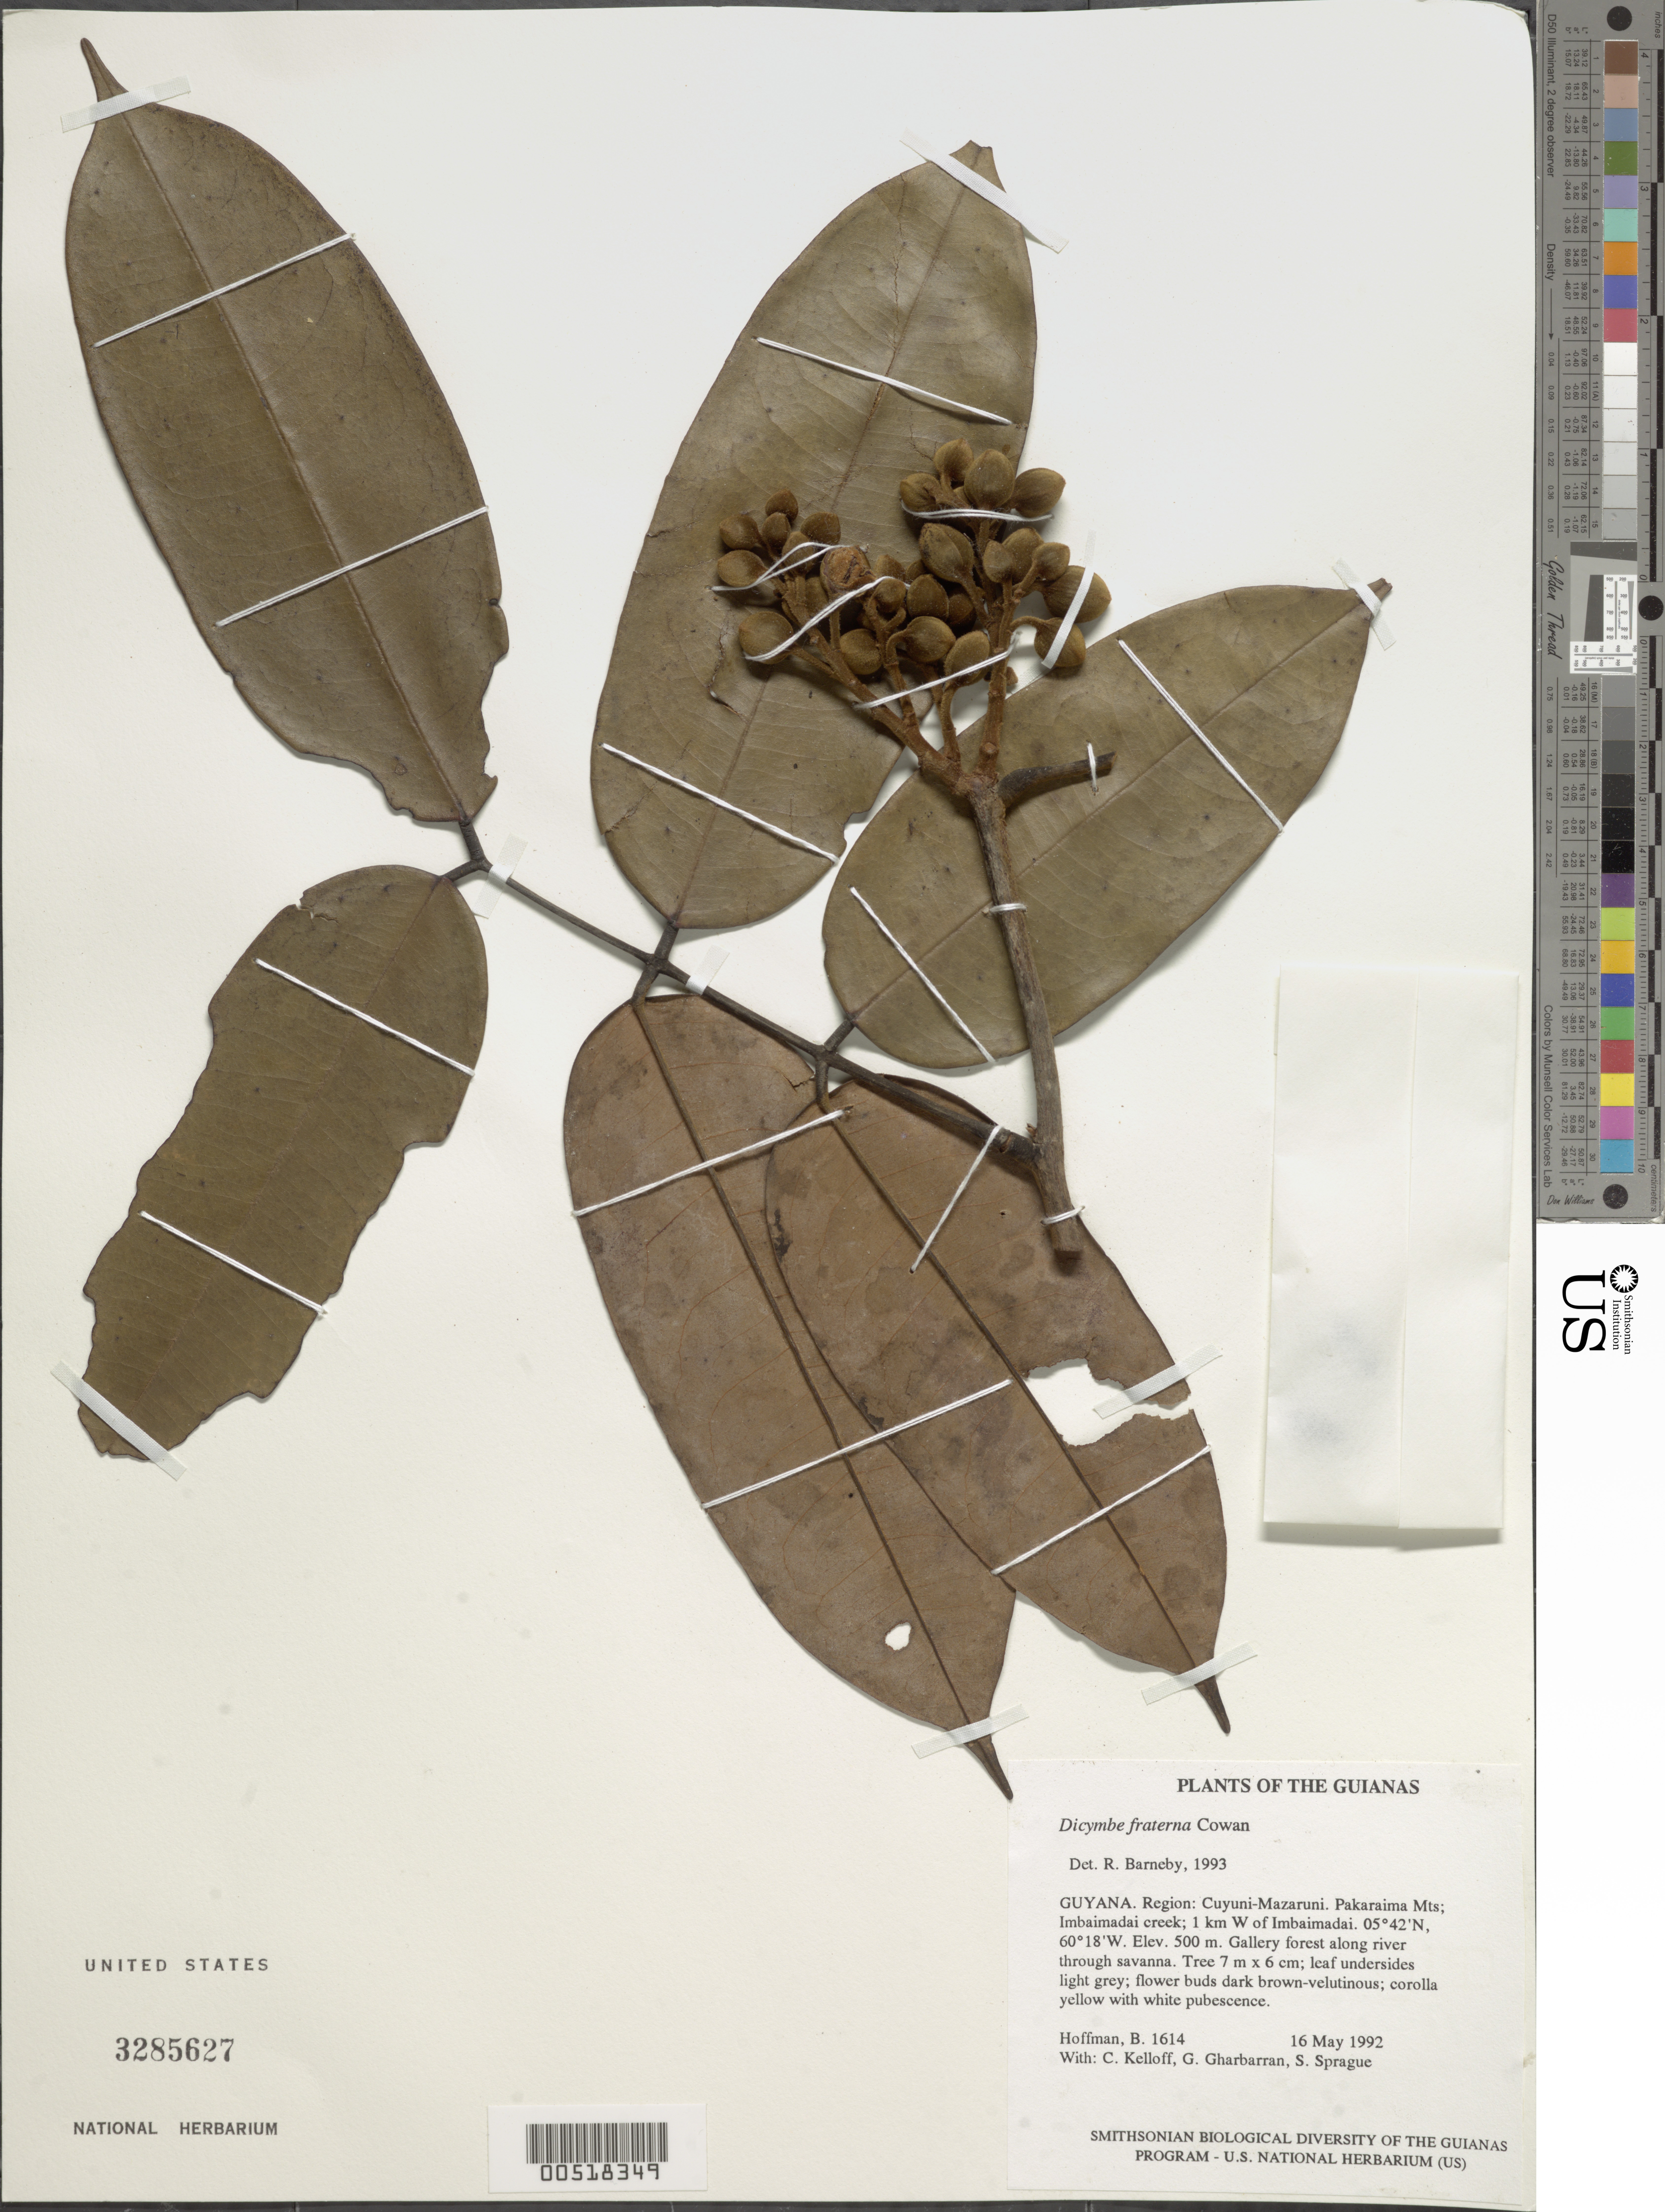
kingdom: Plantae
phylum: Tracheophyta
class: Magnoliopsida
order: Fabales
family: Fabaceae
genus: Dicymbe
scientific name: Dicymbe fraterna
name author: R.S. Cowan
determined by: Barneby, Rupert C., (NY)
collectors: B. Hoffman, C. L. Kelloff, G. Gharbarran & S. Sprague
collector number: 1614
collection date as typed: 16 May 1992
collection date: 1992-05-16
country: Guyana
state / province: Cuyuni-Mazaruni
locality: Pakaraima Mts; Imbaimadai Creek; 1 km W of Imbaimadai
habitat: Gallery forest along river through savanna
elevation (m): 500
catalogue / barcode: US 3285627